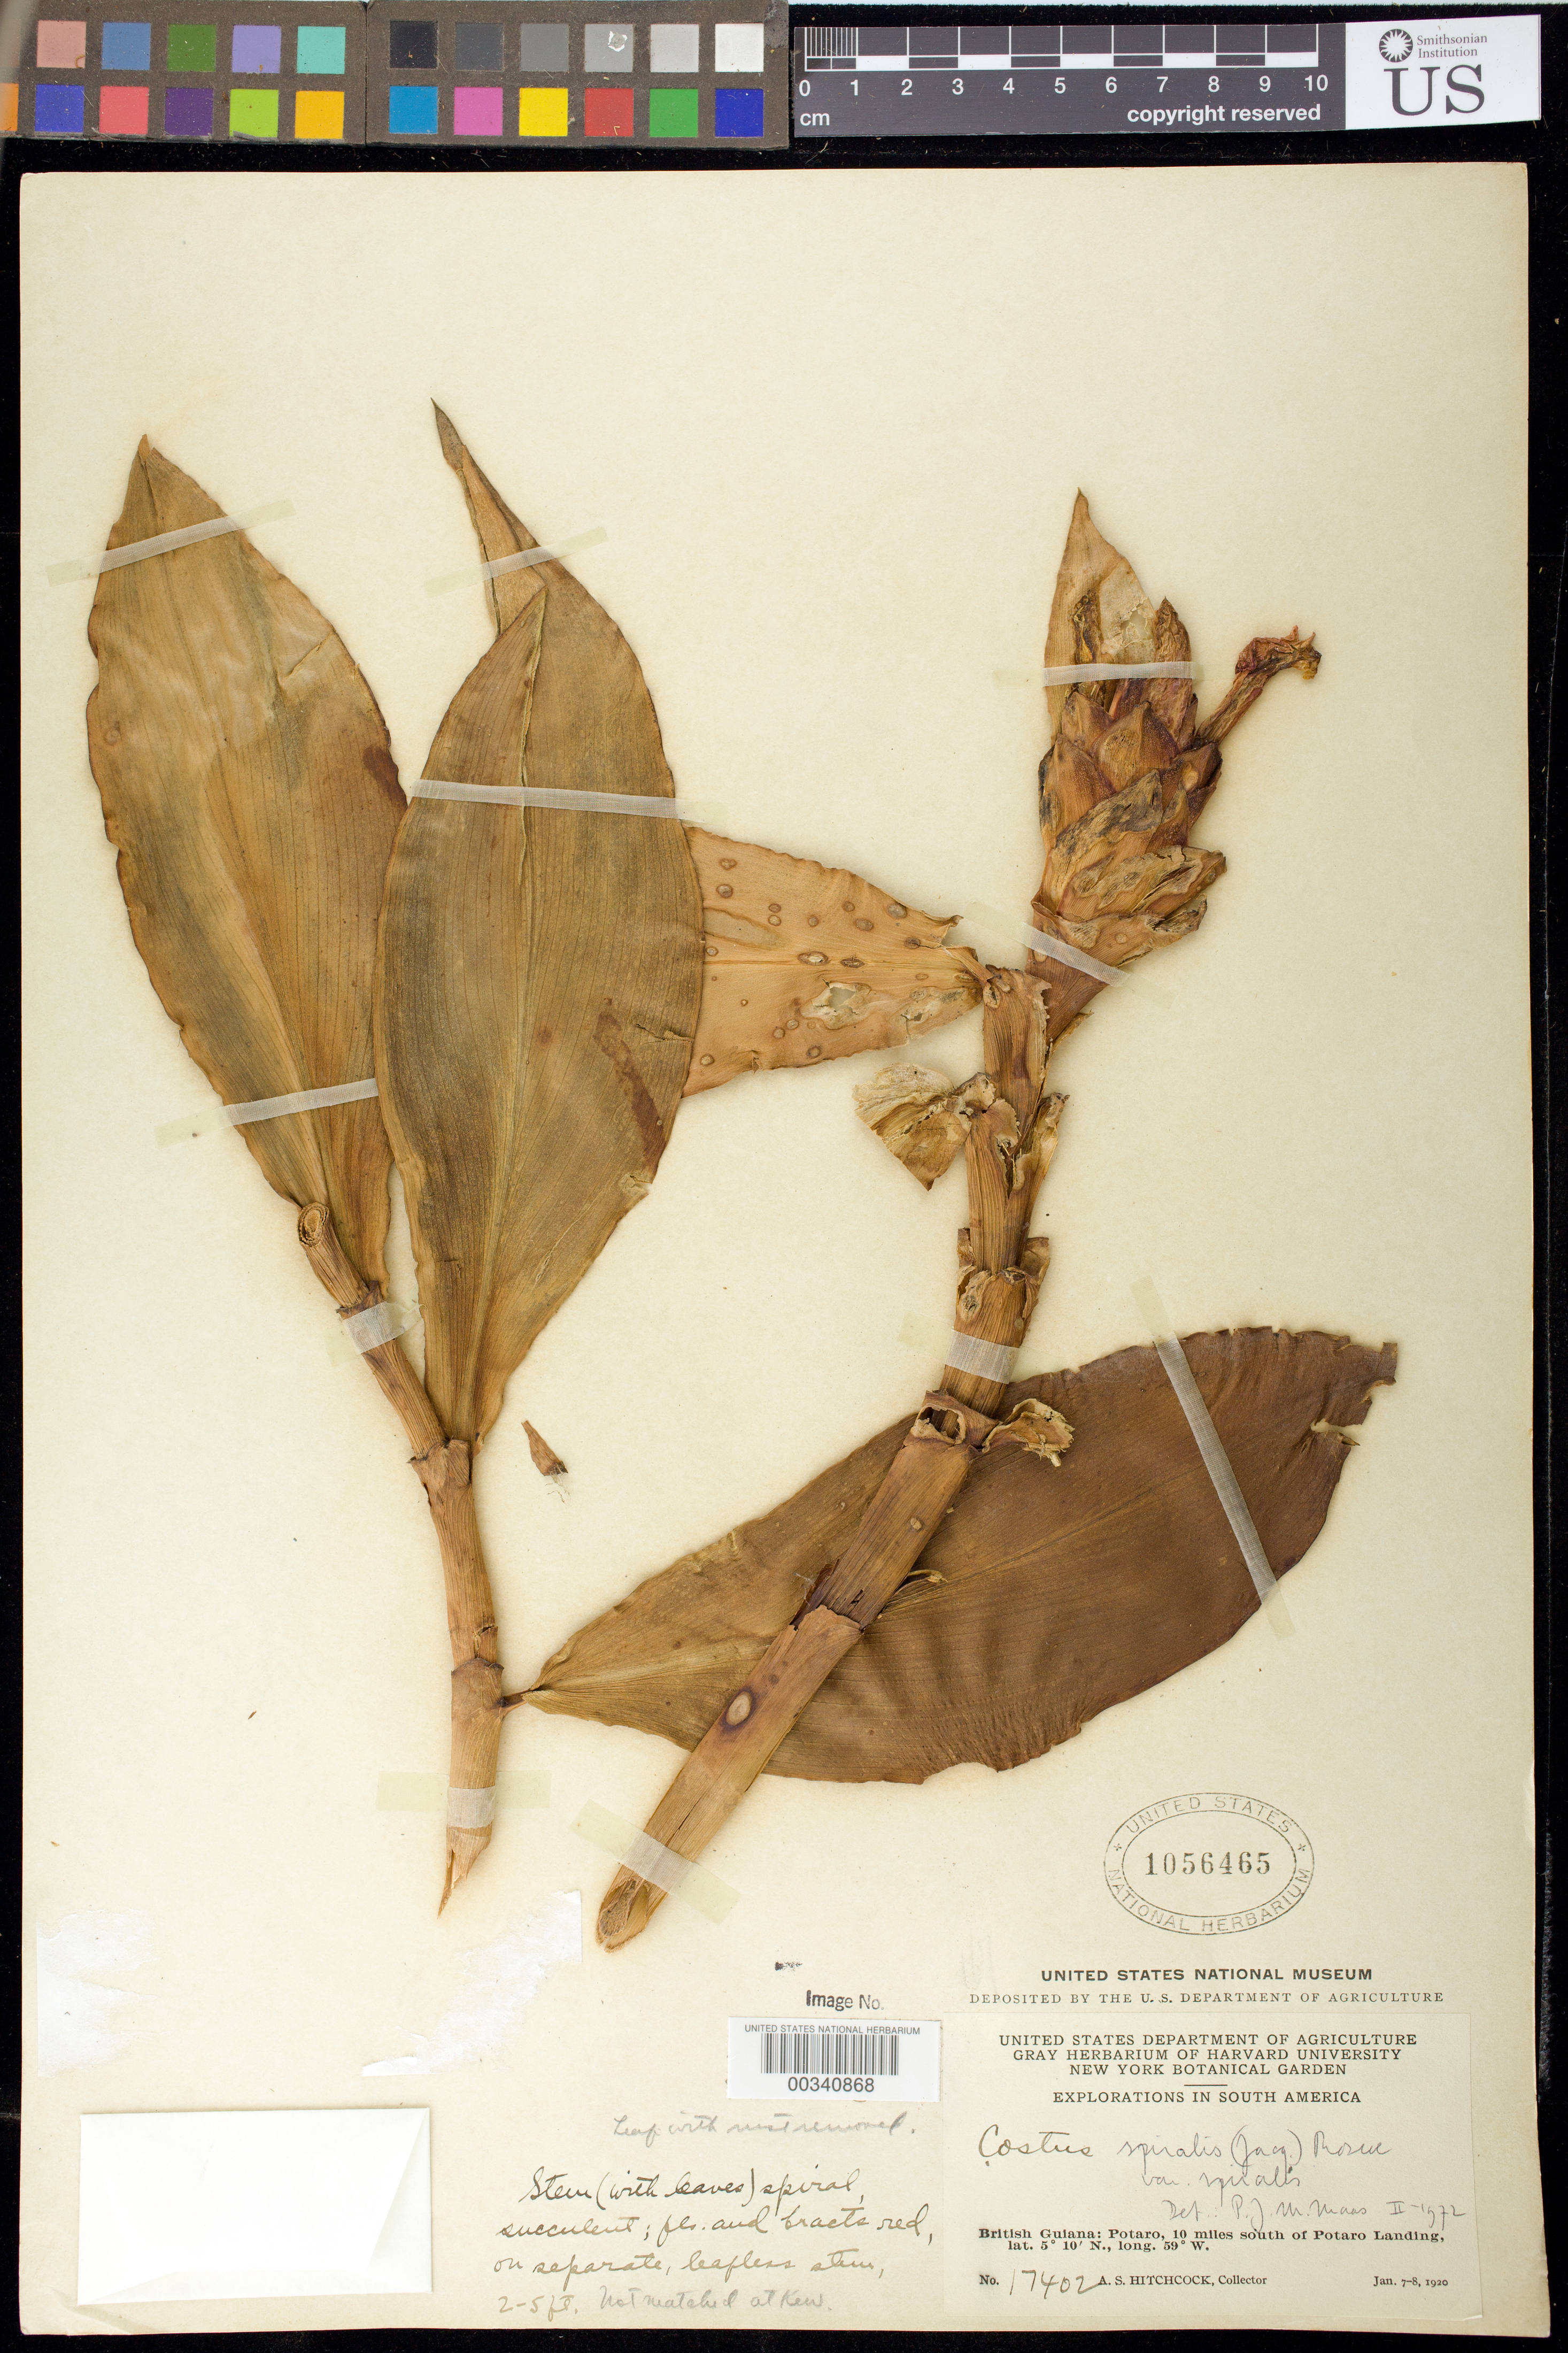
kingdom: Plantae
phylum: Tracheophyta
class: Liliopsida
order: Zingiberales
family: Costaceae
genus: Costus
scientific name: Costus spiralis var. spiralis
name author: (Jacq.) Roscoe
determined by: Maas, Paul J. M.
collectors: A. S. Hitchcock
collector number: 17402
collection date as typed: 07 Jan 1920 to 08 Jan 1920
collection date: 1920-01-07/1920-01-08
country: Guyana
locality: British guiana: potaro, 10 mi s of potaro landing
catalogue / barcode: US 1056465